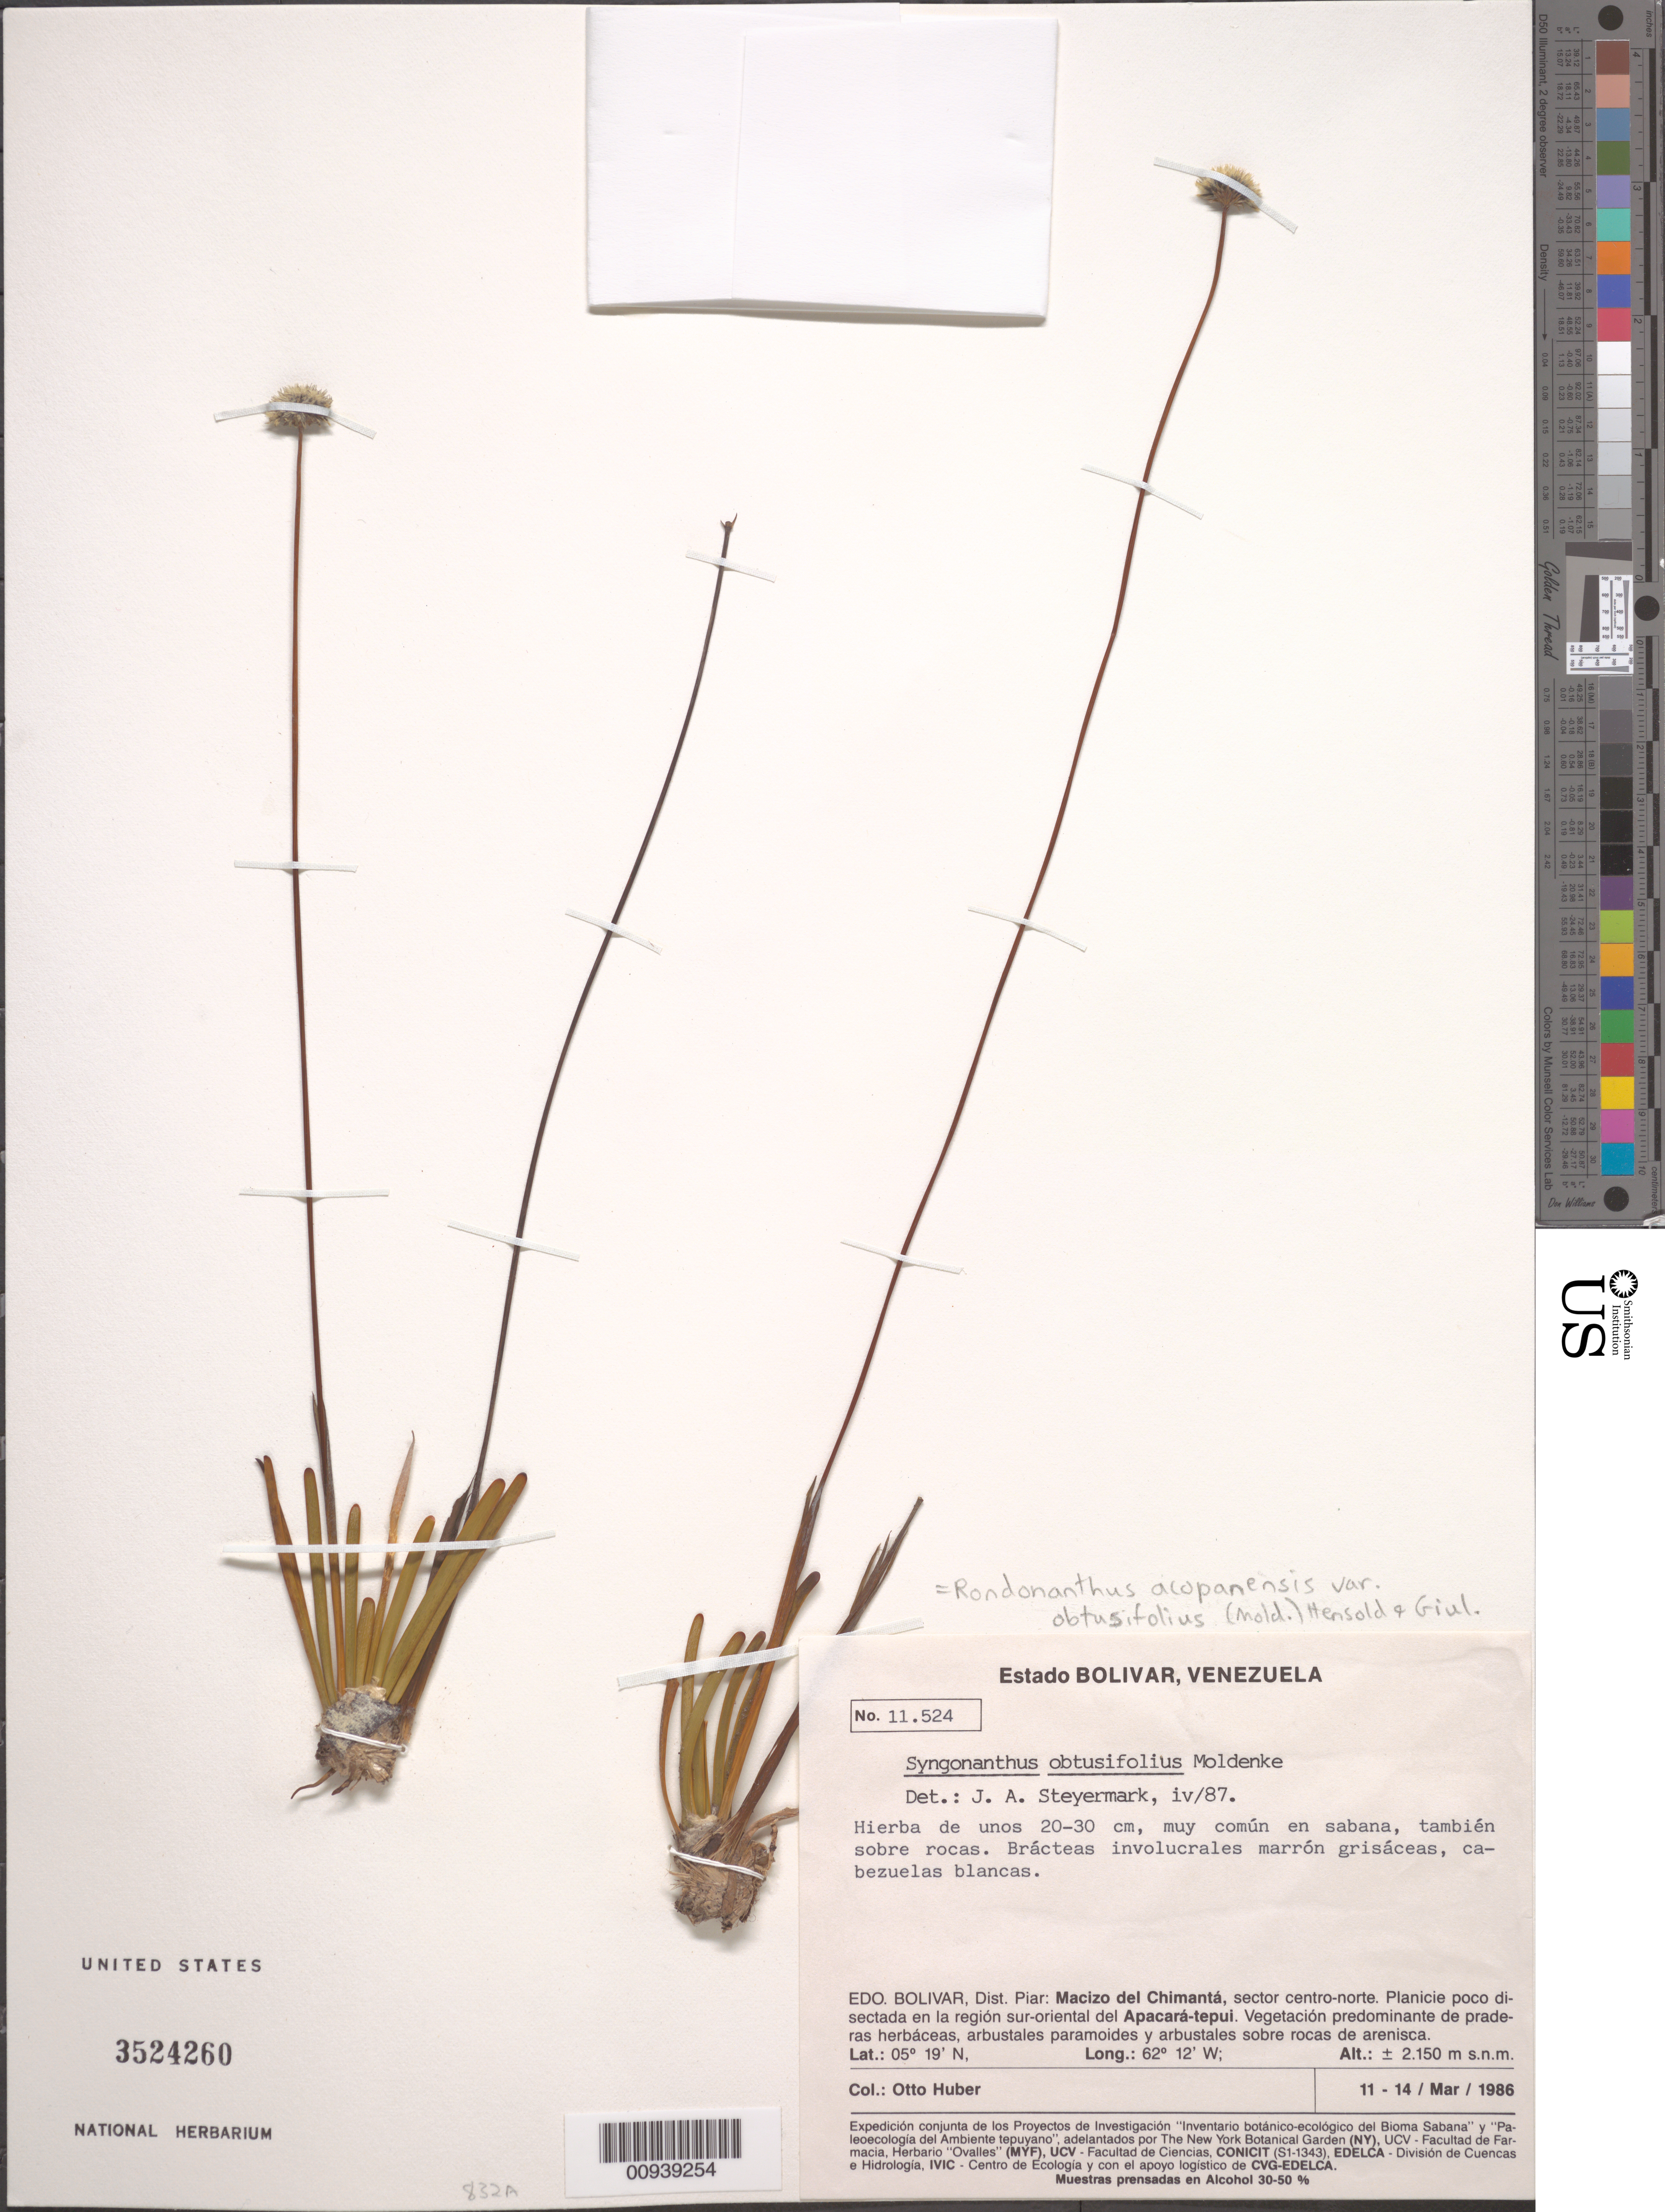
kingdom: Plantae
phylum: Tracheophyta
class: Liliopsida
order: Poales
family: Eriocaulaceae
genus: Syngonanthus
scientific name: Syngonanthus obtusifolius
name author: Moldenke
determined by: Steyermark, Julian A., (VEN)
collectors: O. Huber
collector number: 11524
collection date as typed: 11-Mar-86 to 14-Mar-86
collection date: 1986-03-11/1986-03-14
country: Venezuela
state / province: Bolívar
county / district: Piar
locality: Macizo del Chimantá, sector centro norte, sur-oriental del Apacará-tepuí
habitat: Sabana, tambien sobre rocas. Vegetación predominante de praderas herbaceas, arbustales paramoides y arbustales sobre rocas de arensica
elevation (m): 2150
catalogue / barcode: US 3524260